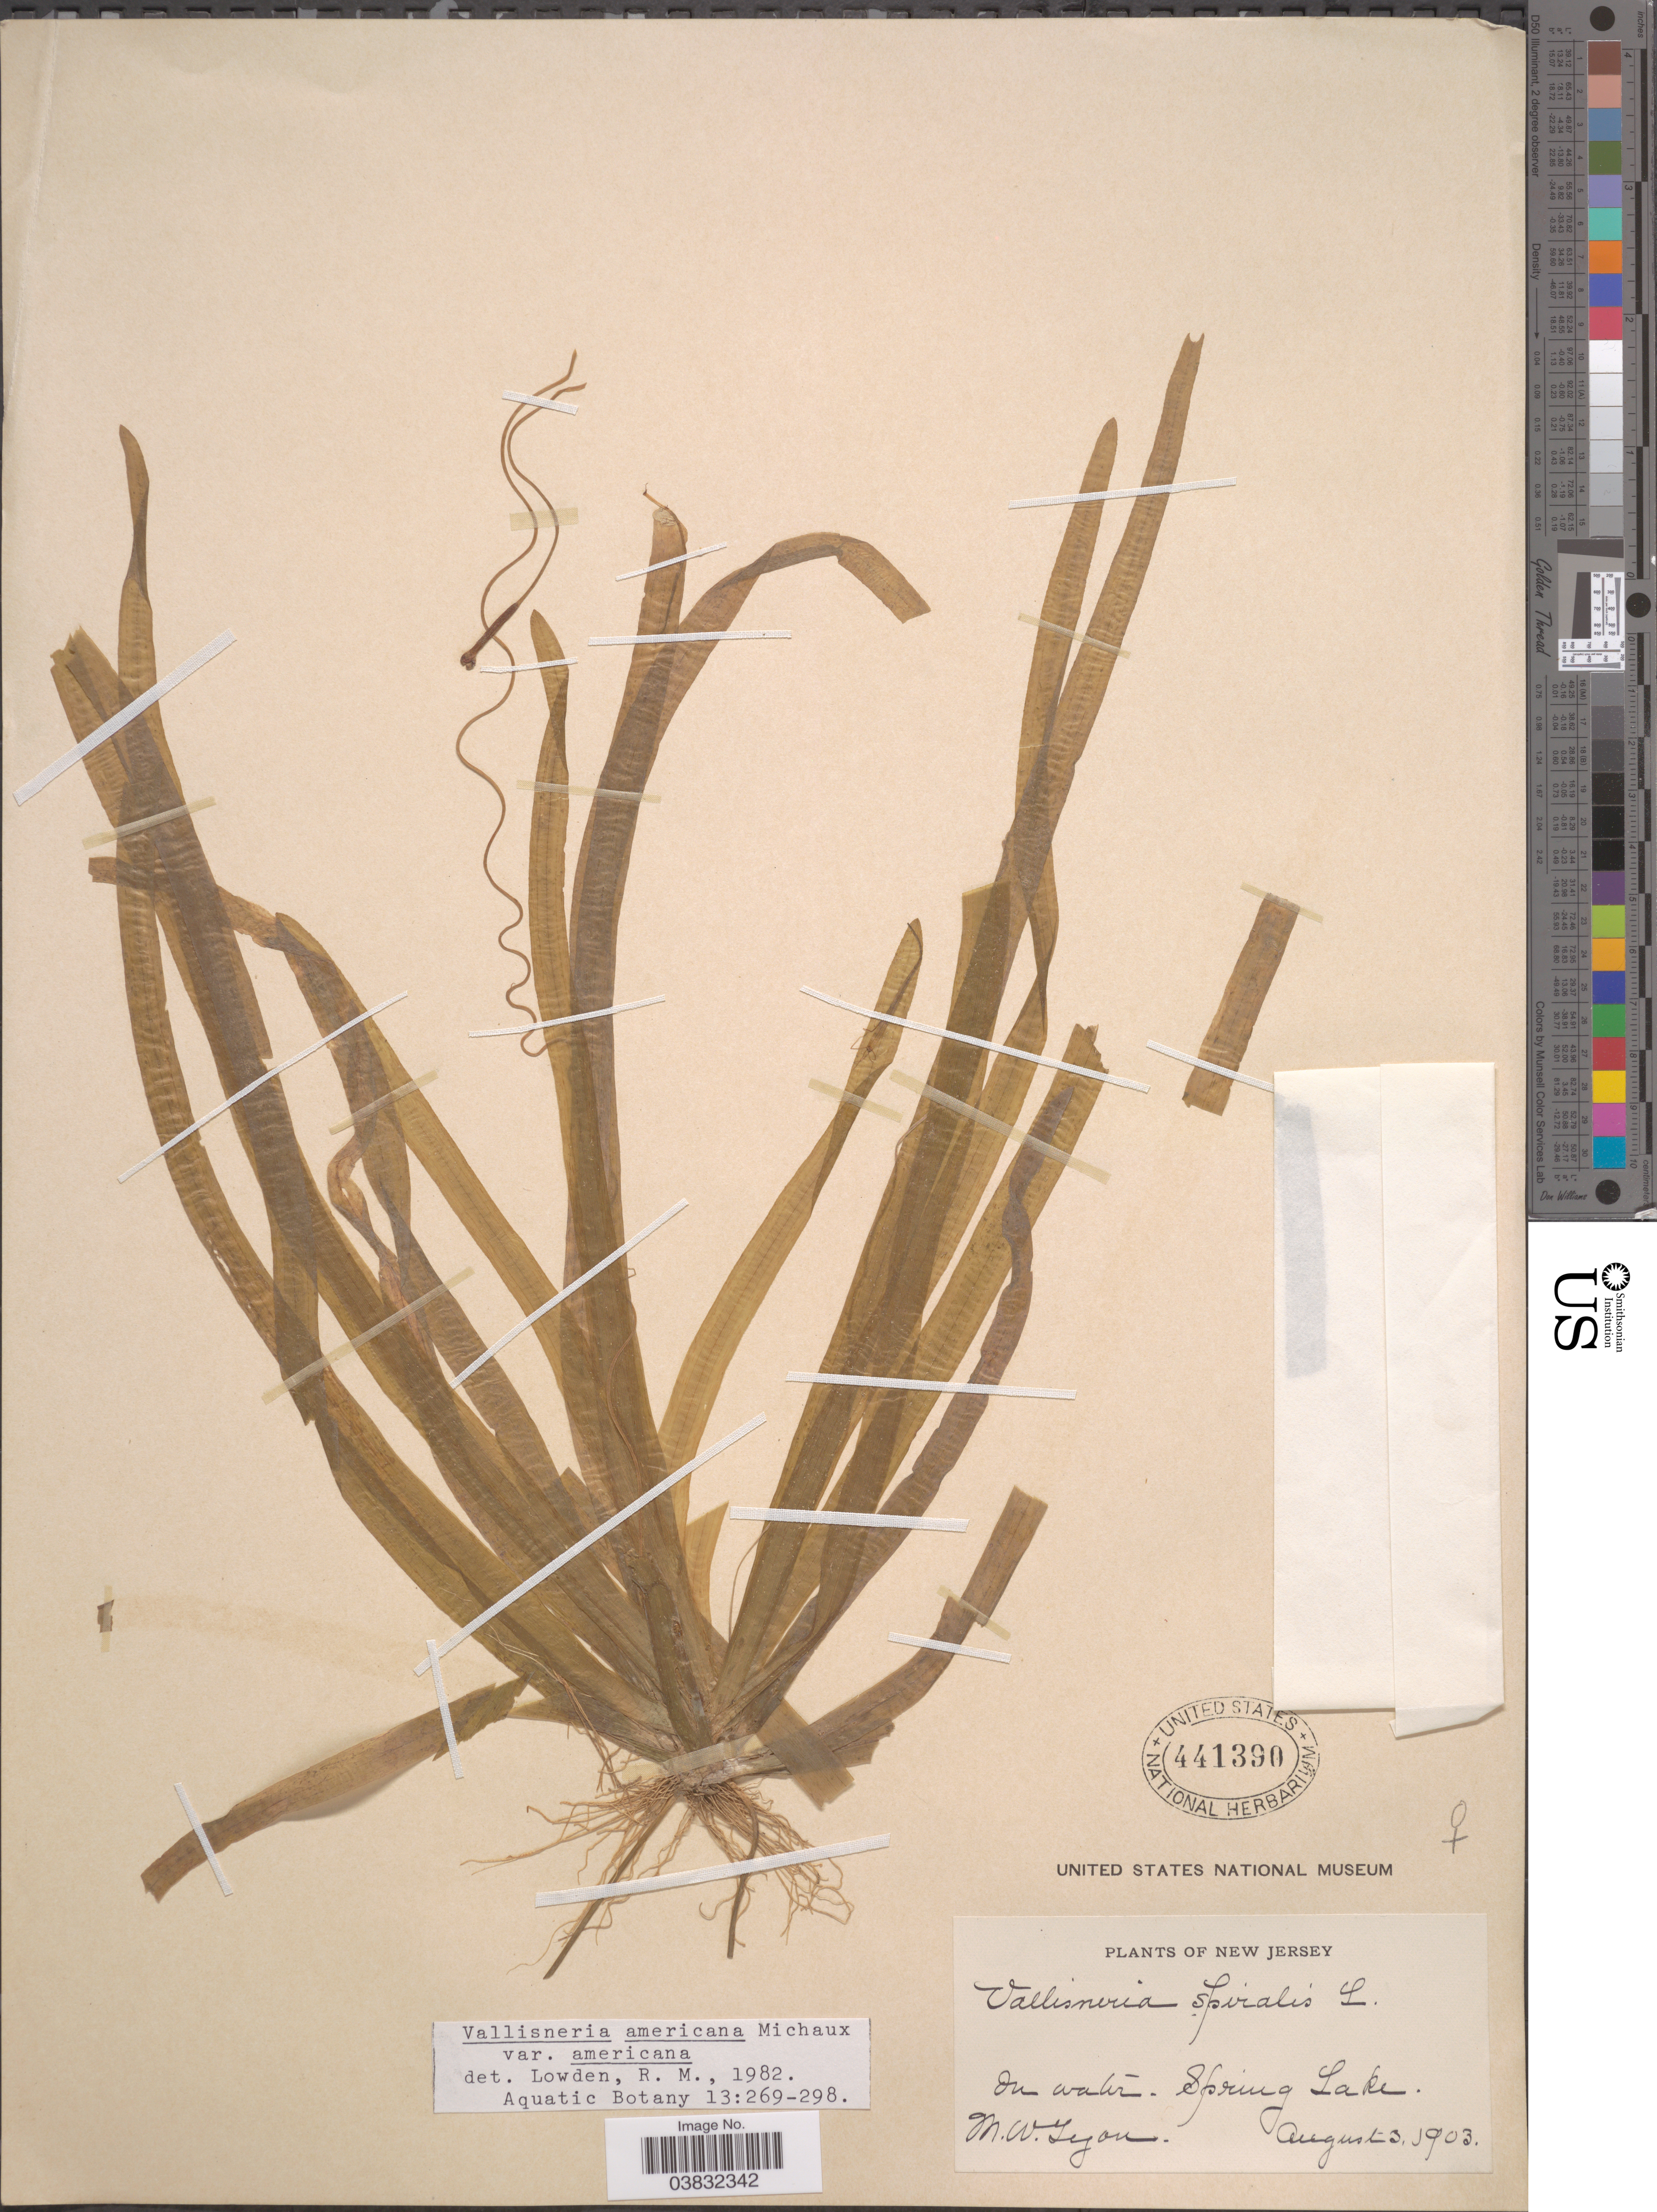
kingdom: Plantae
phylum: Tracheophyta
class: Liliopsida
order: Alismatales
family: Hydrocharitaceae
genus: Vallisneria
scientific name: Vallisneria americana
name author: Michx.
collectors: M. W. Lyon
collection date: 1903-08-03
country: United States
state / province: New Jersey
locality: In water. Spring Lake.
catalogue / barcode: US 441390